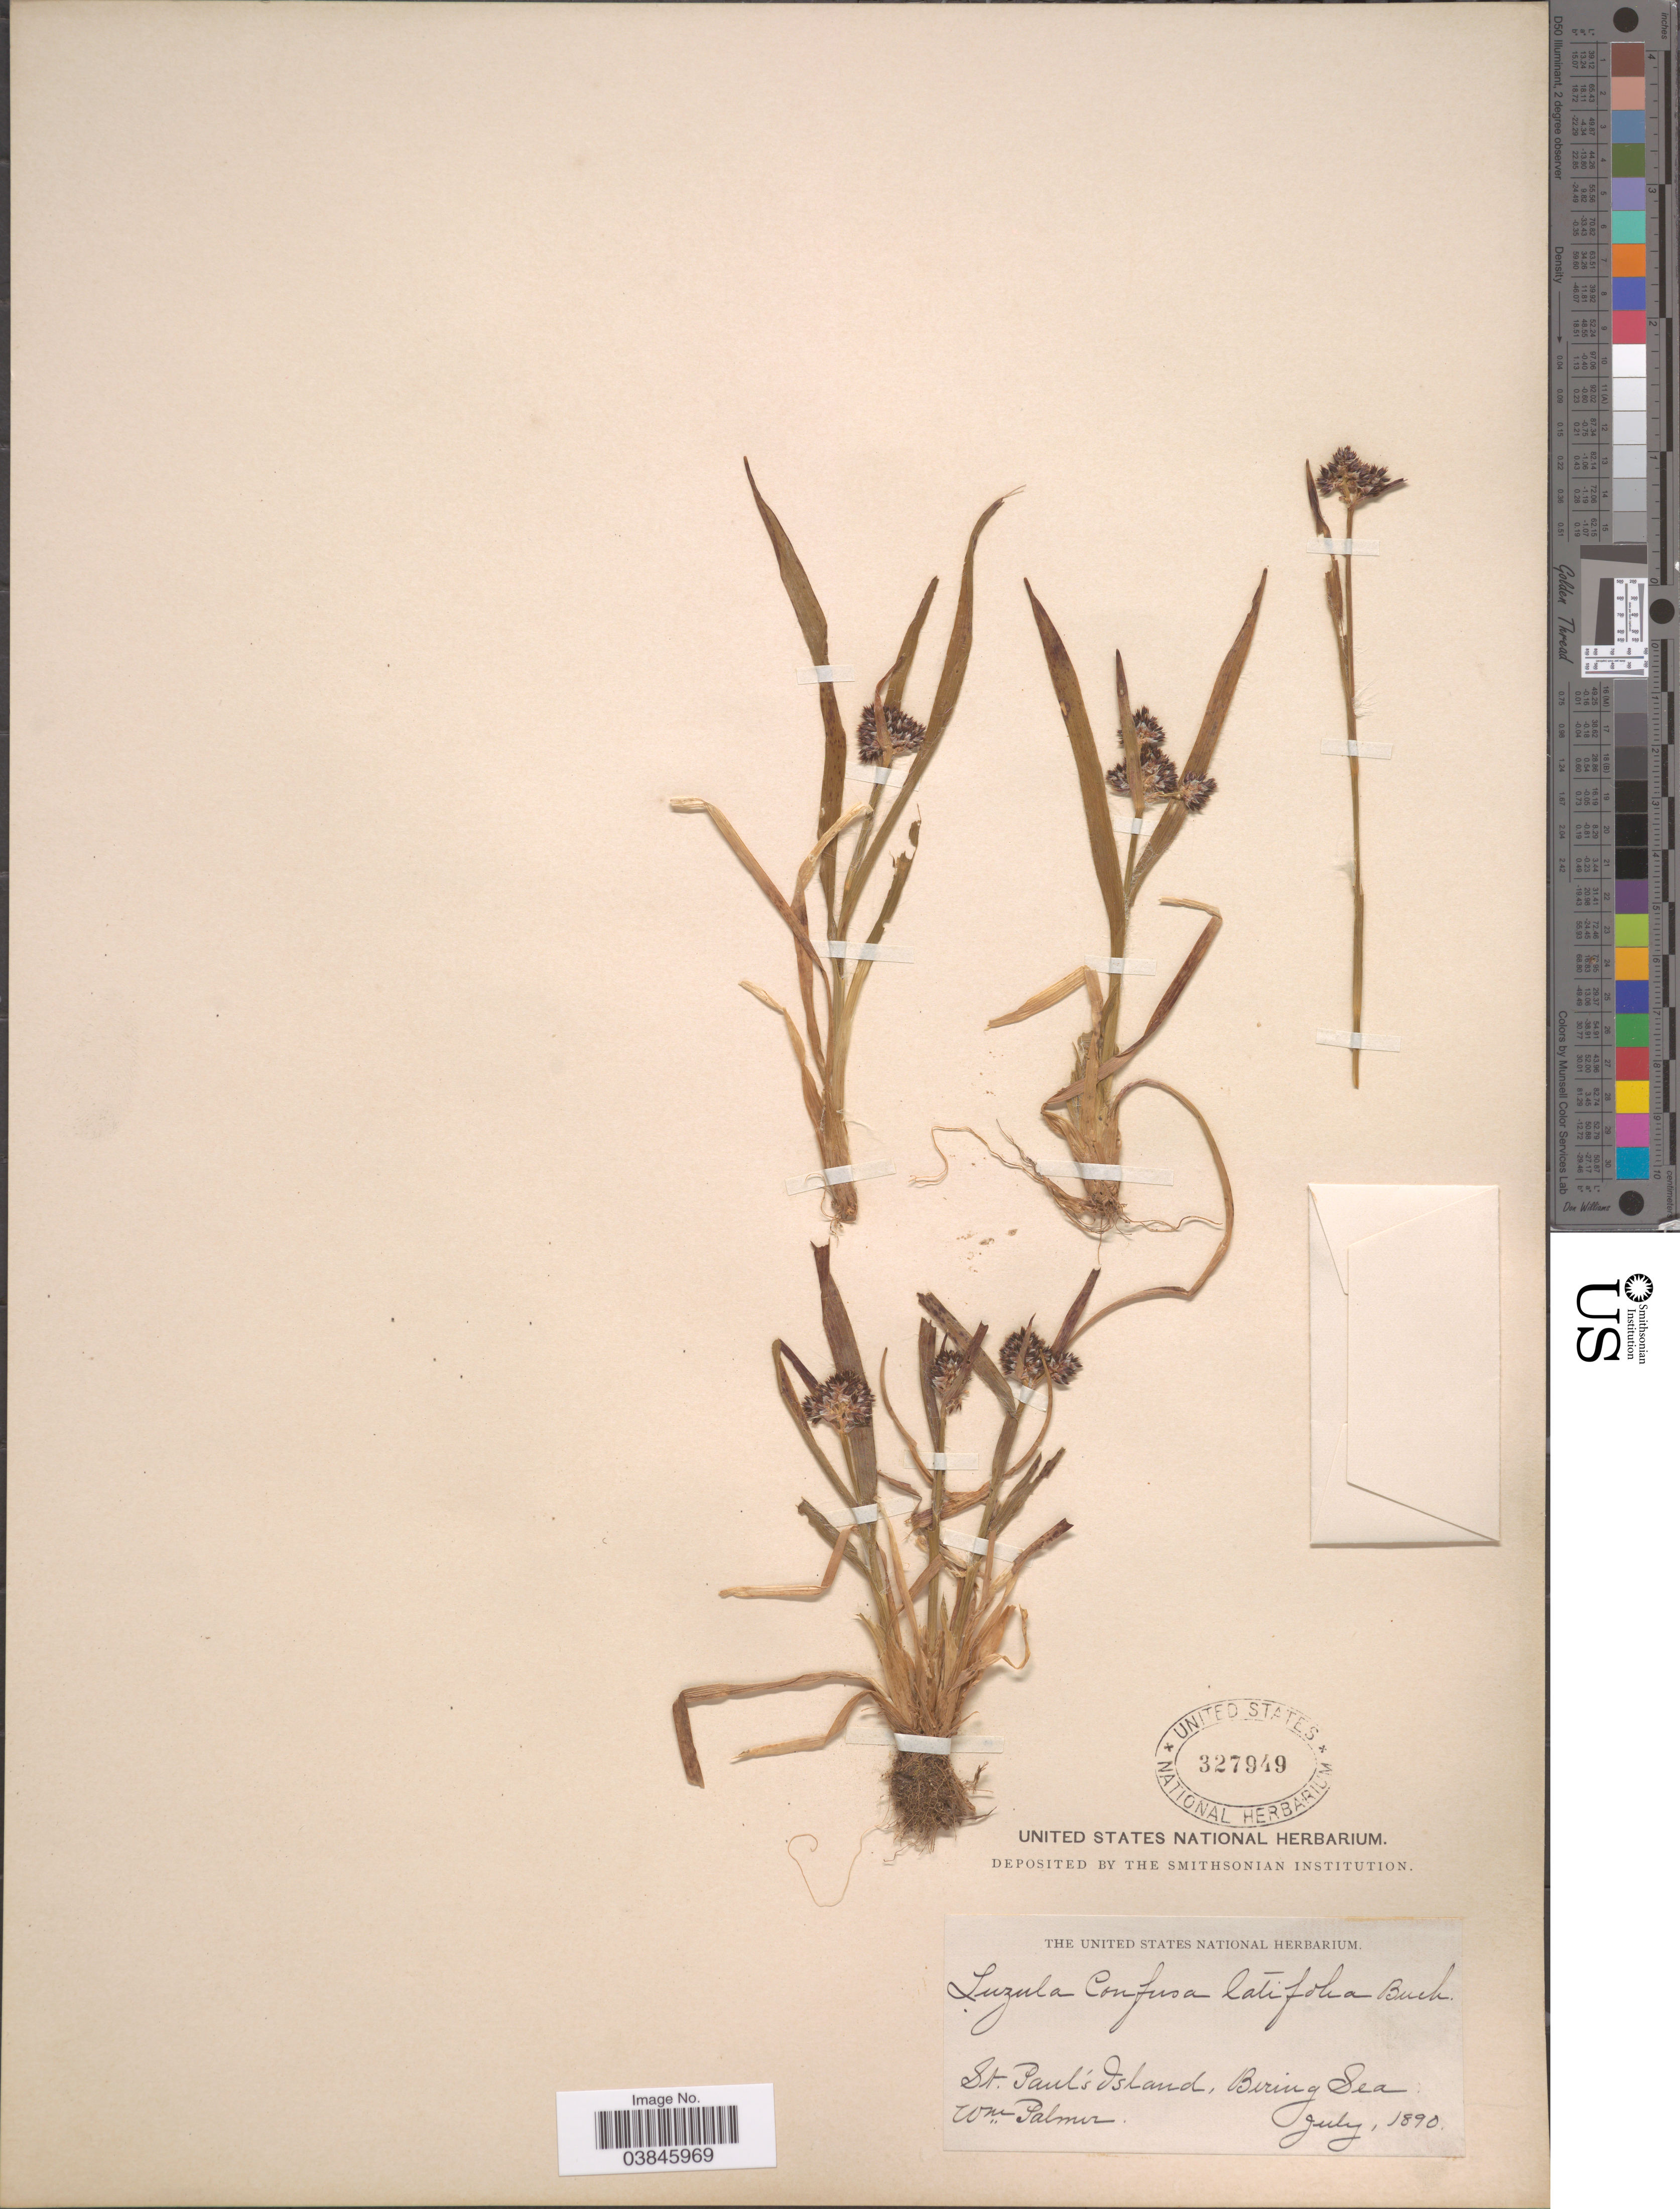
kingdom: Plantae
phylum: Tracheophyta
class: Liliopsida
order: Poales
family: Juncaceae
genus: Luzula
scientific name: Luzula multiflora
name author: (Ehrh.) Lej.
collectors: W. Palmer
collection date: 1890-07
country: United States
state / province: Alaska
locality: St. Paul's Island, Bering Sea.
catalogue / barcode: US 327949